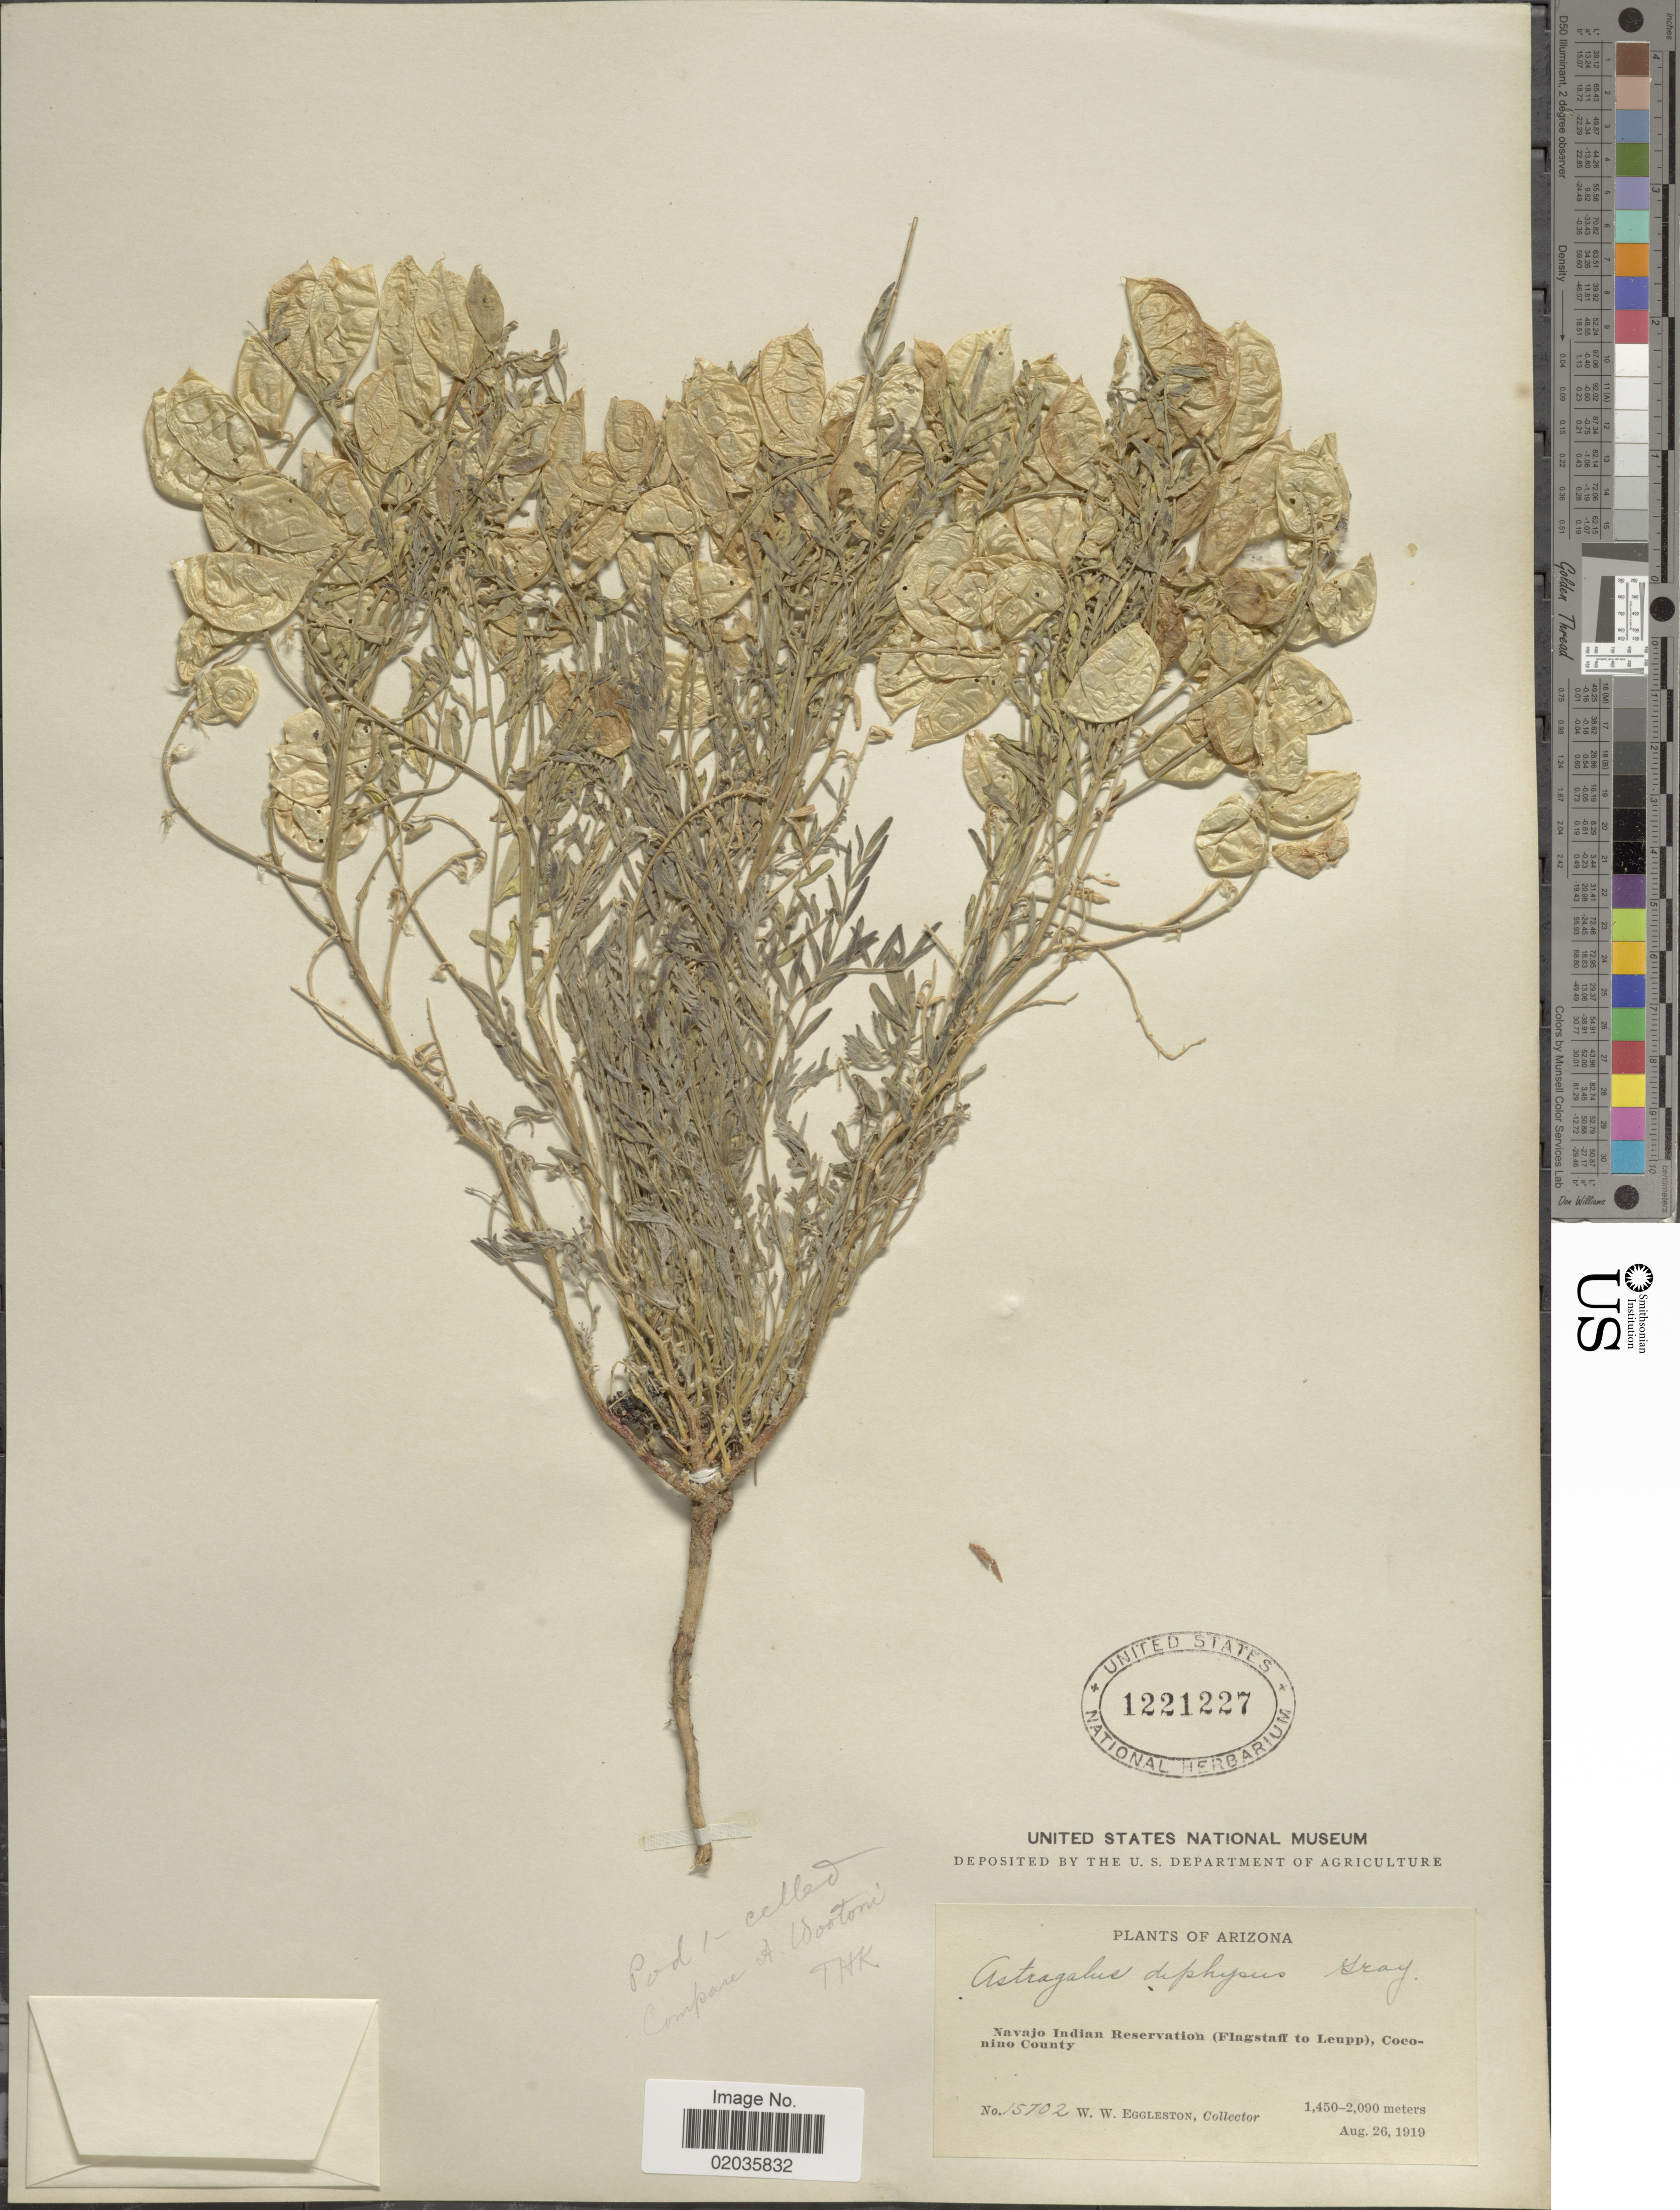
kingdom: Plantae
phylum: Tracheophyta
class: Magnoliopsida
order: Fabales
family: Fabaceae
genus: Astragalus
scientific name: Astragalus wootonii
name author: E. Sheld.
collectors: W. W. Eggleston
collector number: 15702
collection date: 1919-08-26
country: United States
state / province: Arizona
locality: Navajo Indian Reservation (Flagstaff to Leupp), Coconino County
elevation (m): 1450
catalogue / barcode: US 1221227